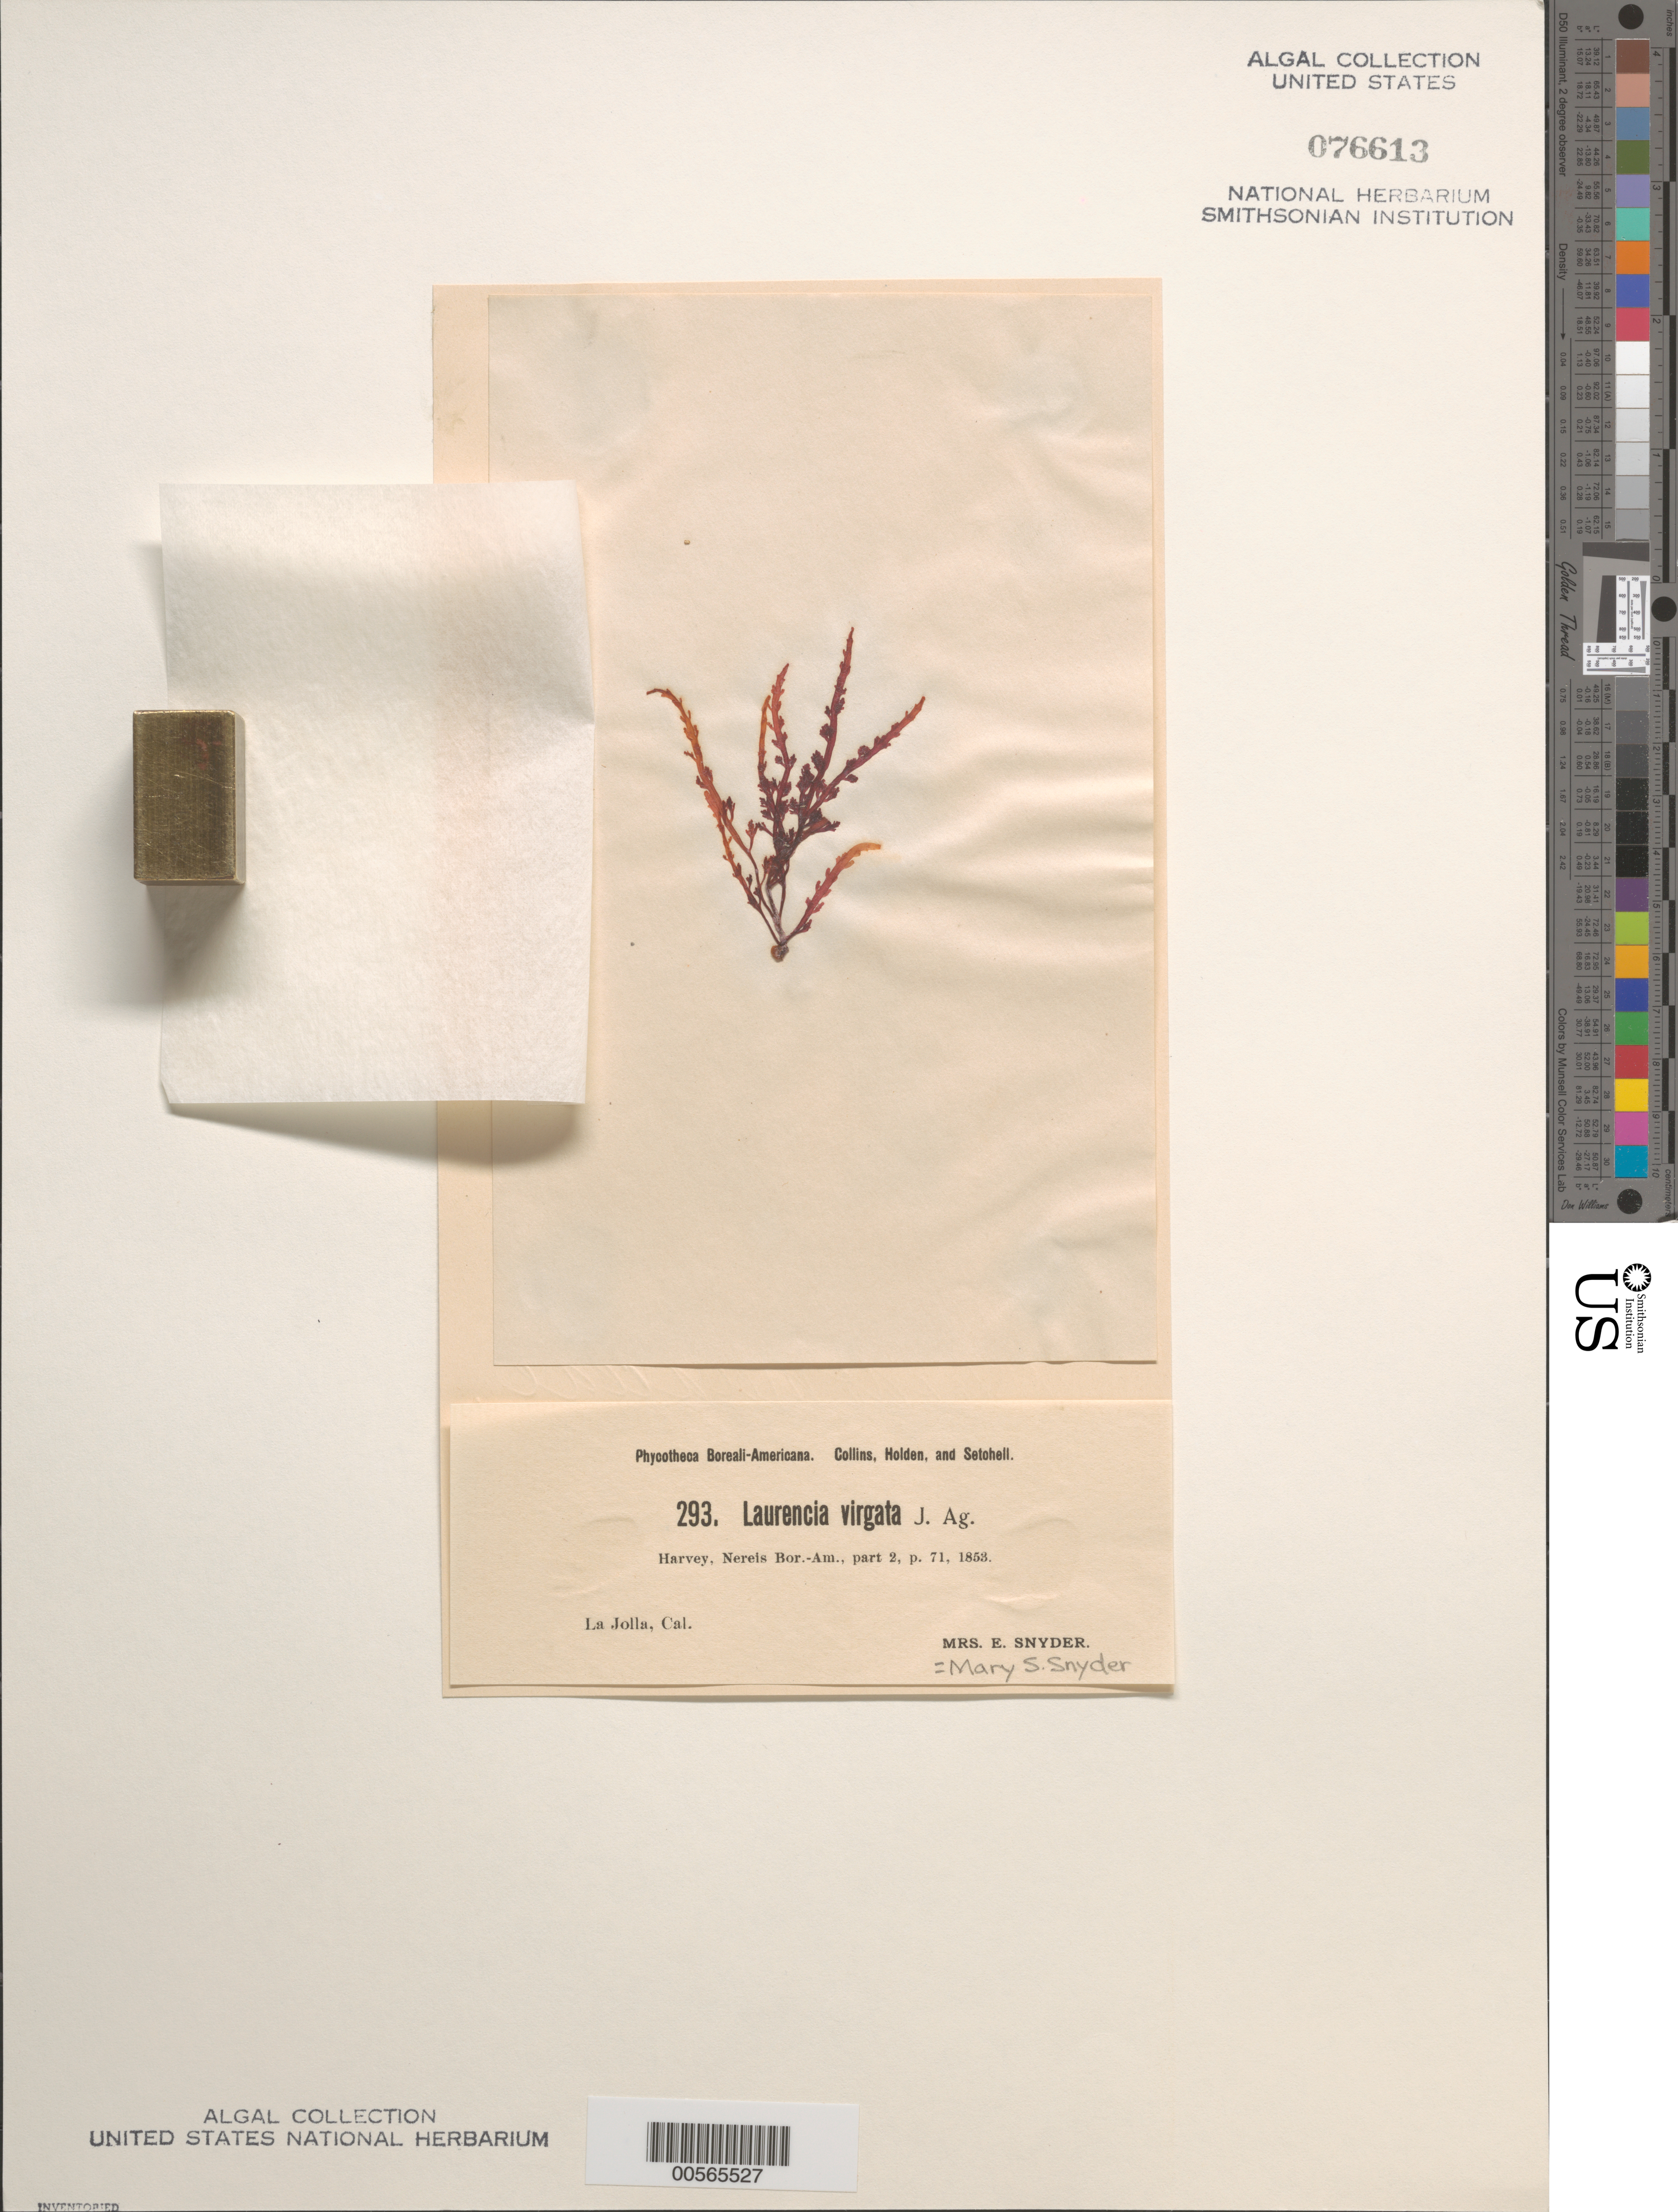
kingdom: Plantae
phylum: Rhodophyta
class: Florideophyceae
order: Ceramiales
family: Rhodomelaceae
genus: Laurencia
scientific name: Laurencia glomerata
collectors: M. Snyder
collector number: PB-A 293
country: United States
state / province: California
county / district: San Diego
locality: La Jolla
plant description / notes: Collins, Holden & Setchell, Phycotheca Boreali-Americana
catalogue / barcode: US 76613